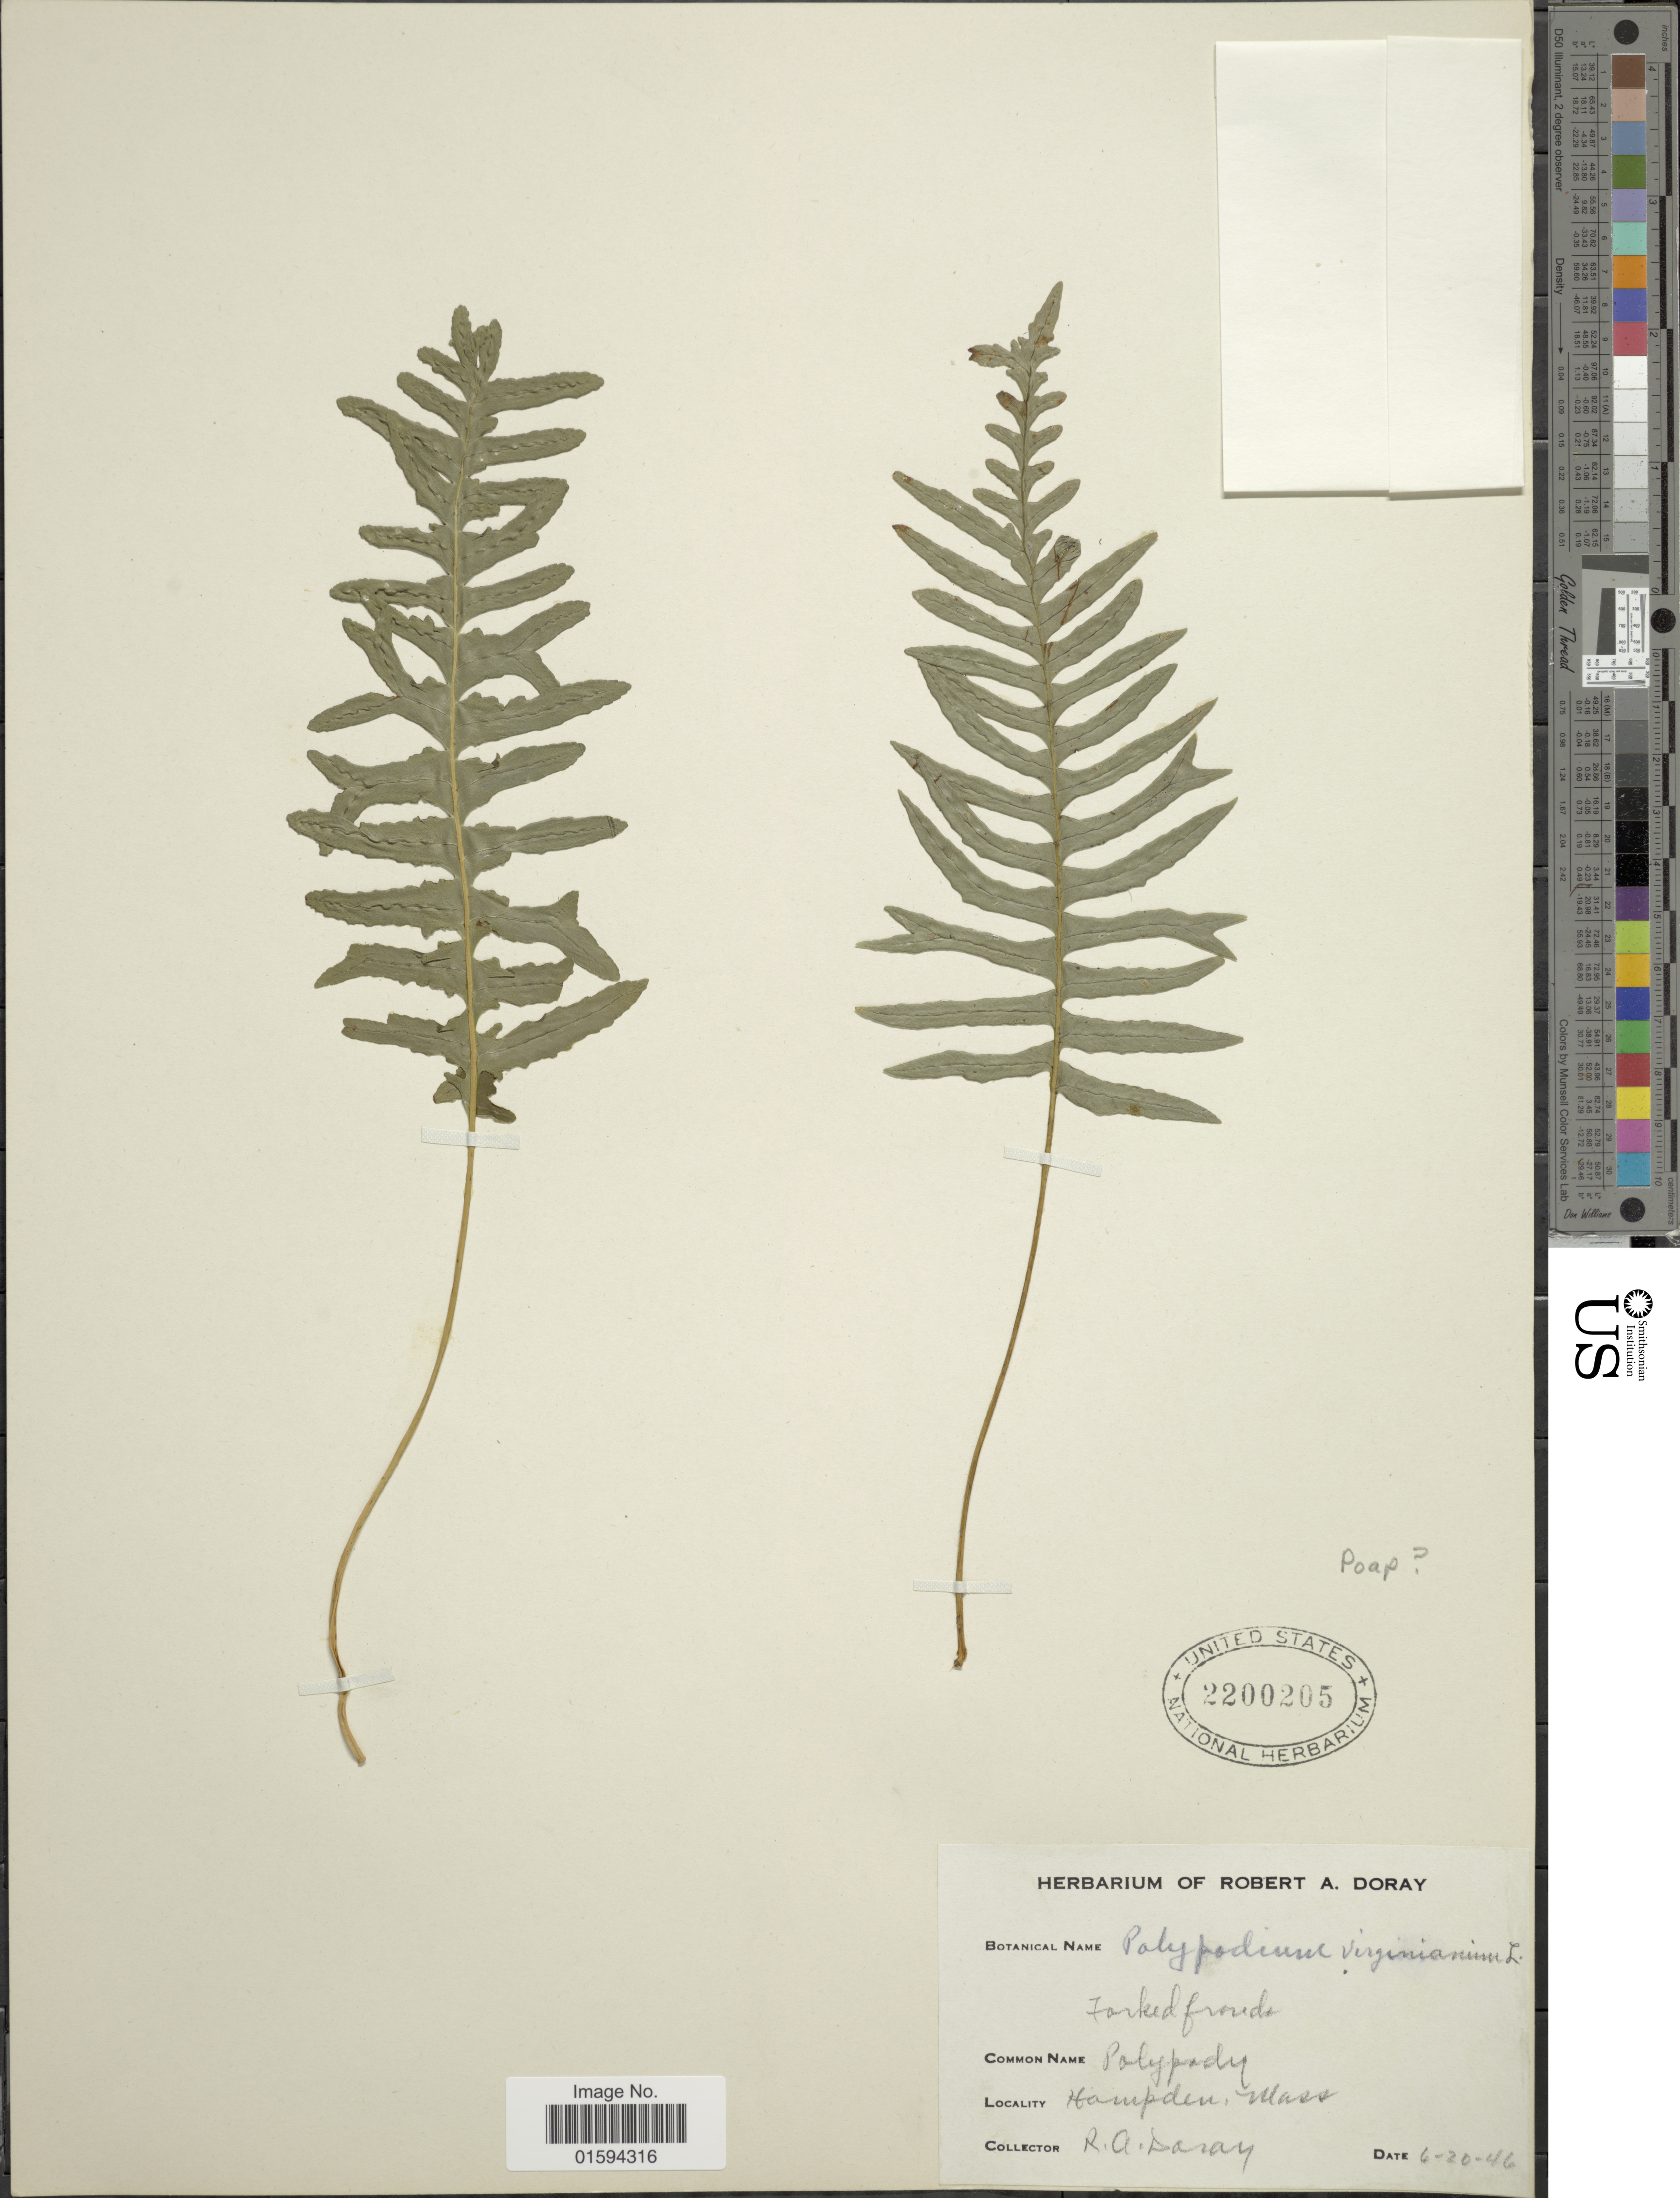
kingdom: Plantae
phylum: Tracheophyta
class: Polypodiopsida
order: Polypodiales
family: Polypodiaceae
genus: Polypodium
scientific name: Polypodium appalachianum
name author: Haufler & Windham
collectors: R. Doray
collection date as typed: Transcribed d/m/y: 20/6/46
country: United States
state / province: Massachusetts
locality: Hampden.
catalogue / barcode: US 2200205